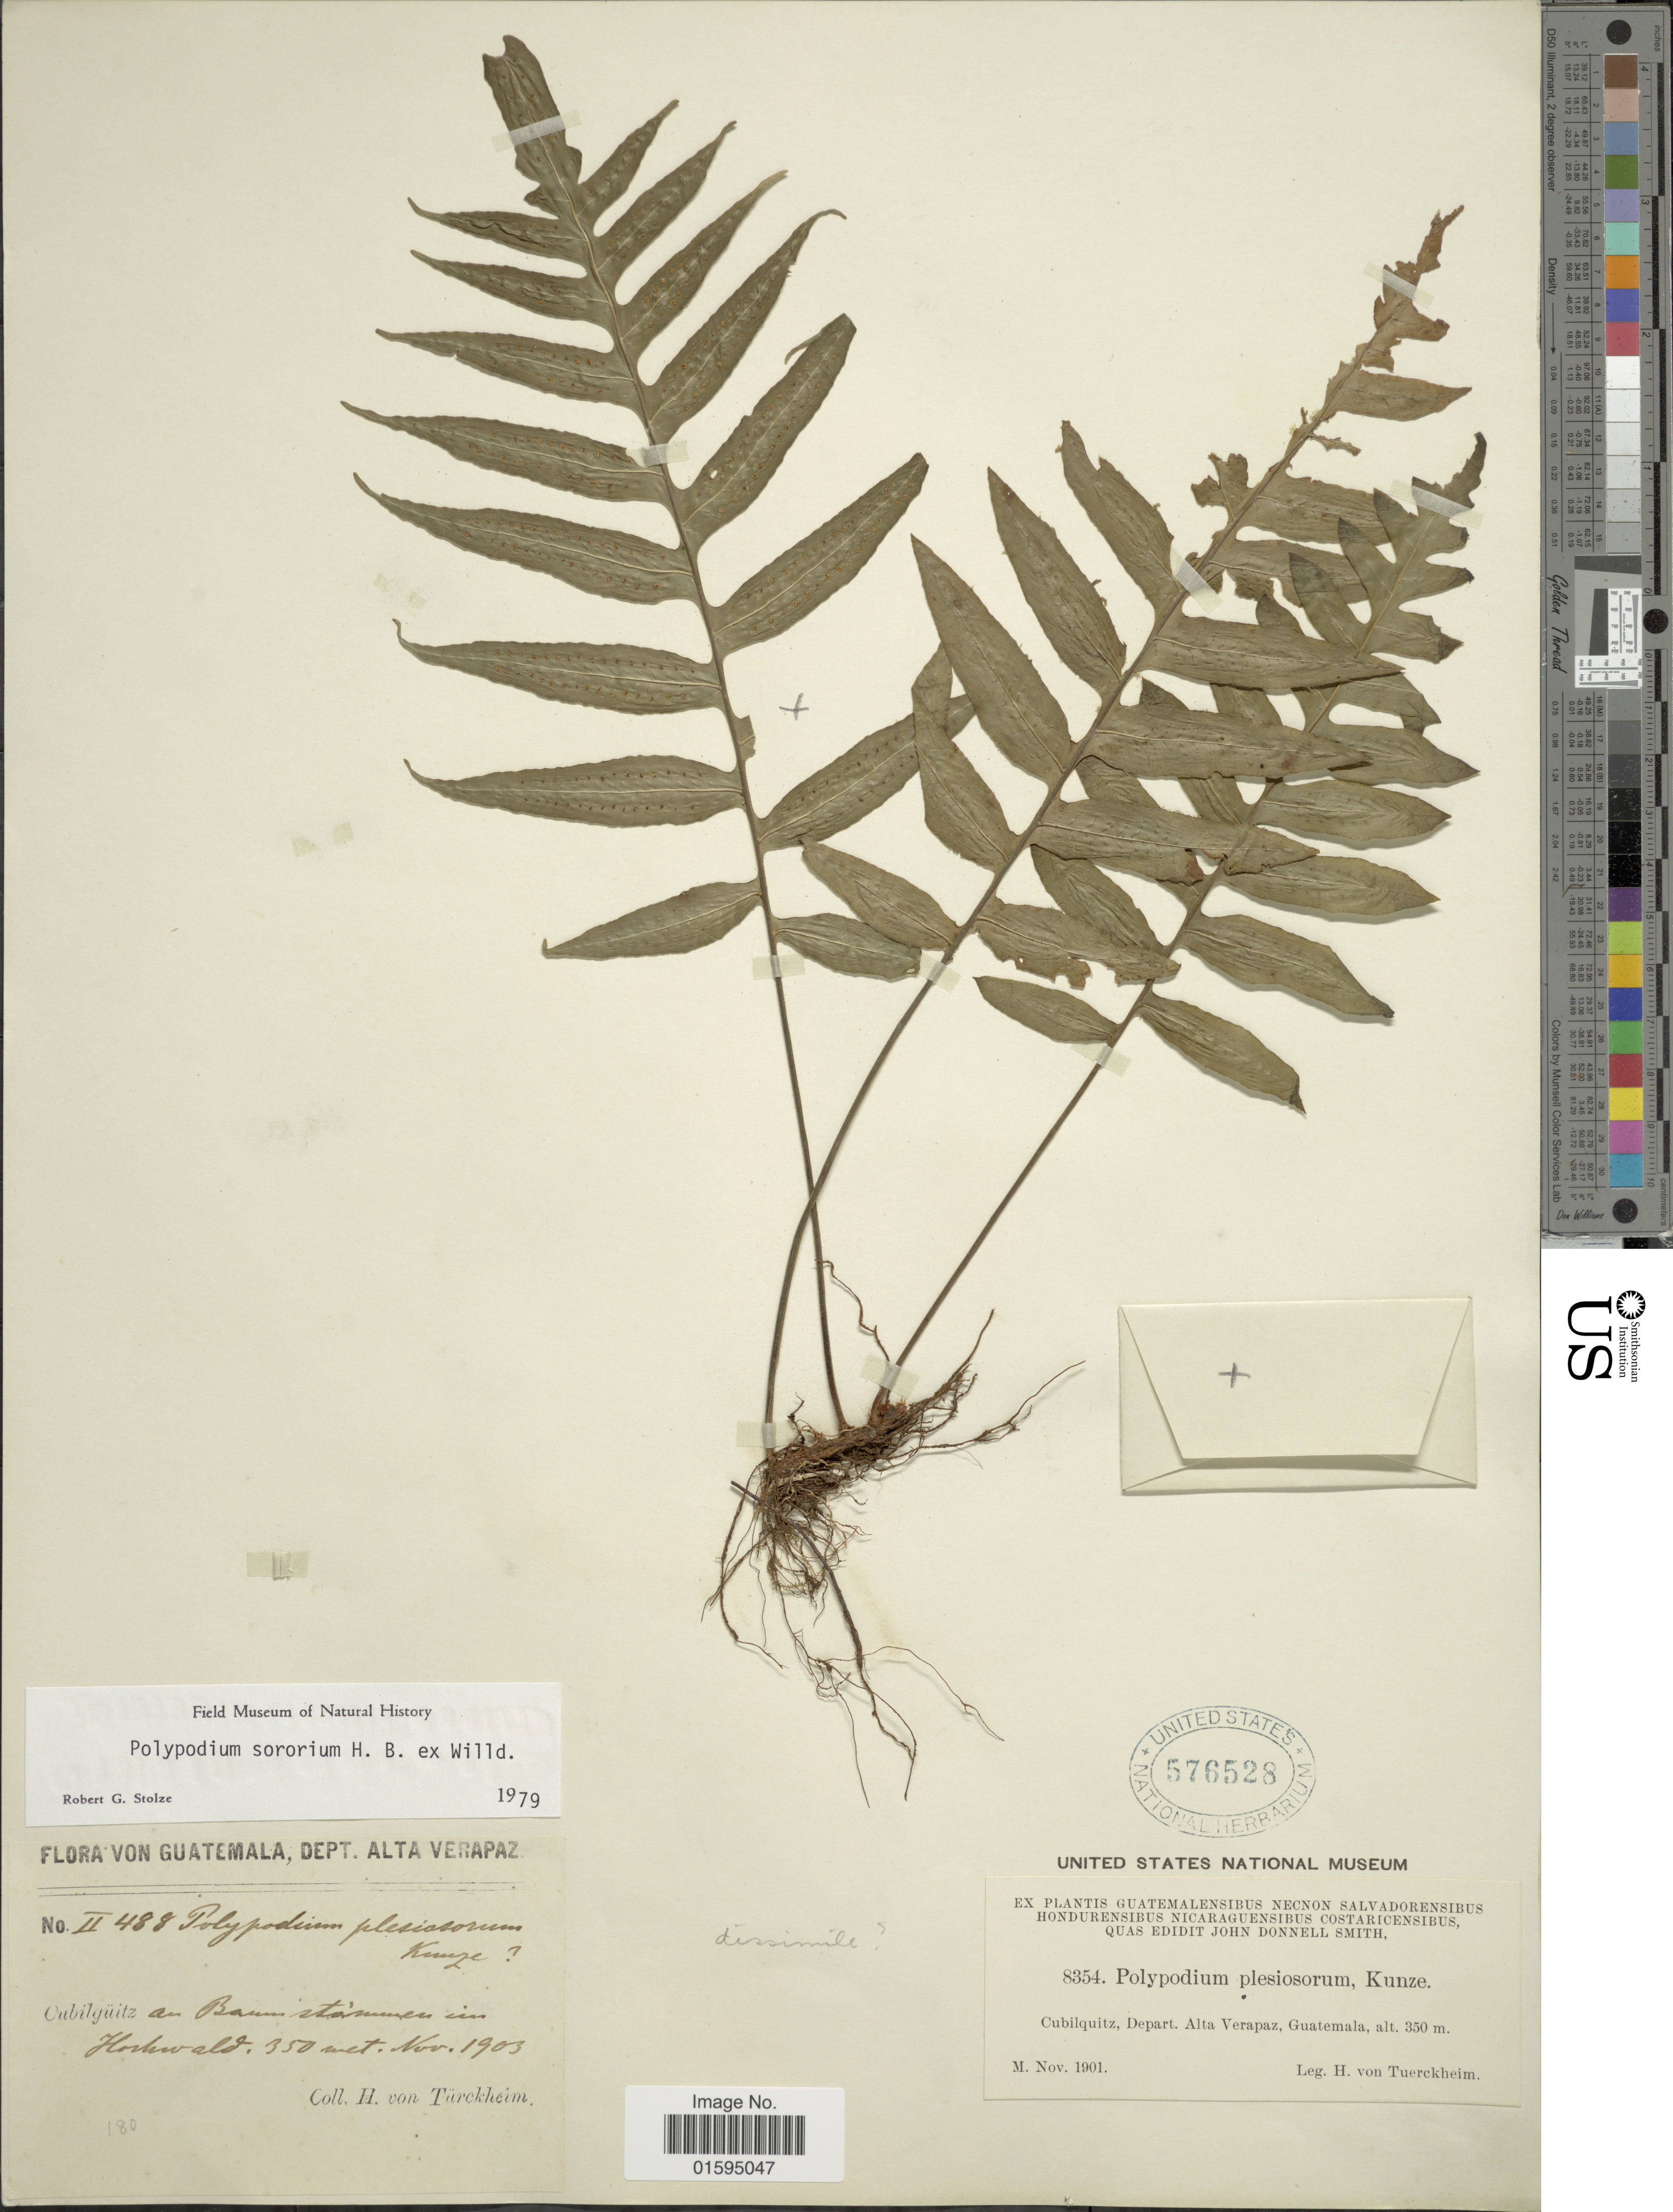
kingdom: Plantae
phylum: Tracheophyta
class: Polypodiopsida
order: Polypodiales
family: Polypodiaceae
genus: Polypodium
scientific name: Polypodium dulce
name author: Poir.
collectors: H. von Türckheim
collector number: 2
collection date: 1901-11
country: Guatemala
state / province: Alta Verapaz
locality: Cubilguiitz an Baum Stammen in Horkwald, Depart. Alta Verapaz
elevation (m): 350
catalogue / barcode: US 576528